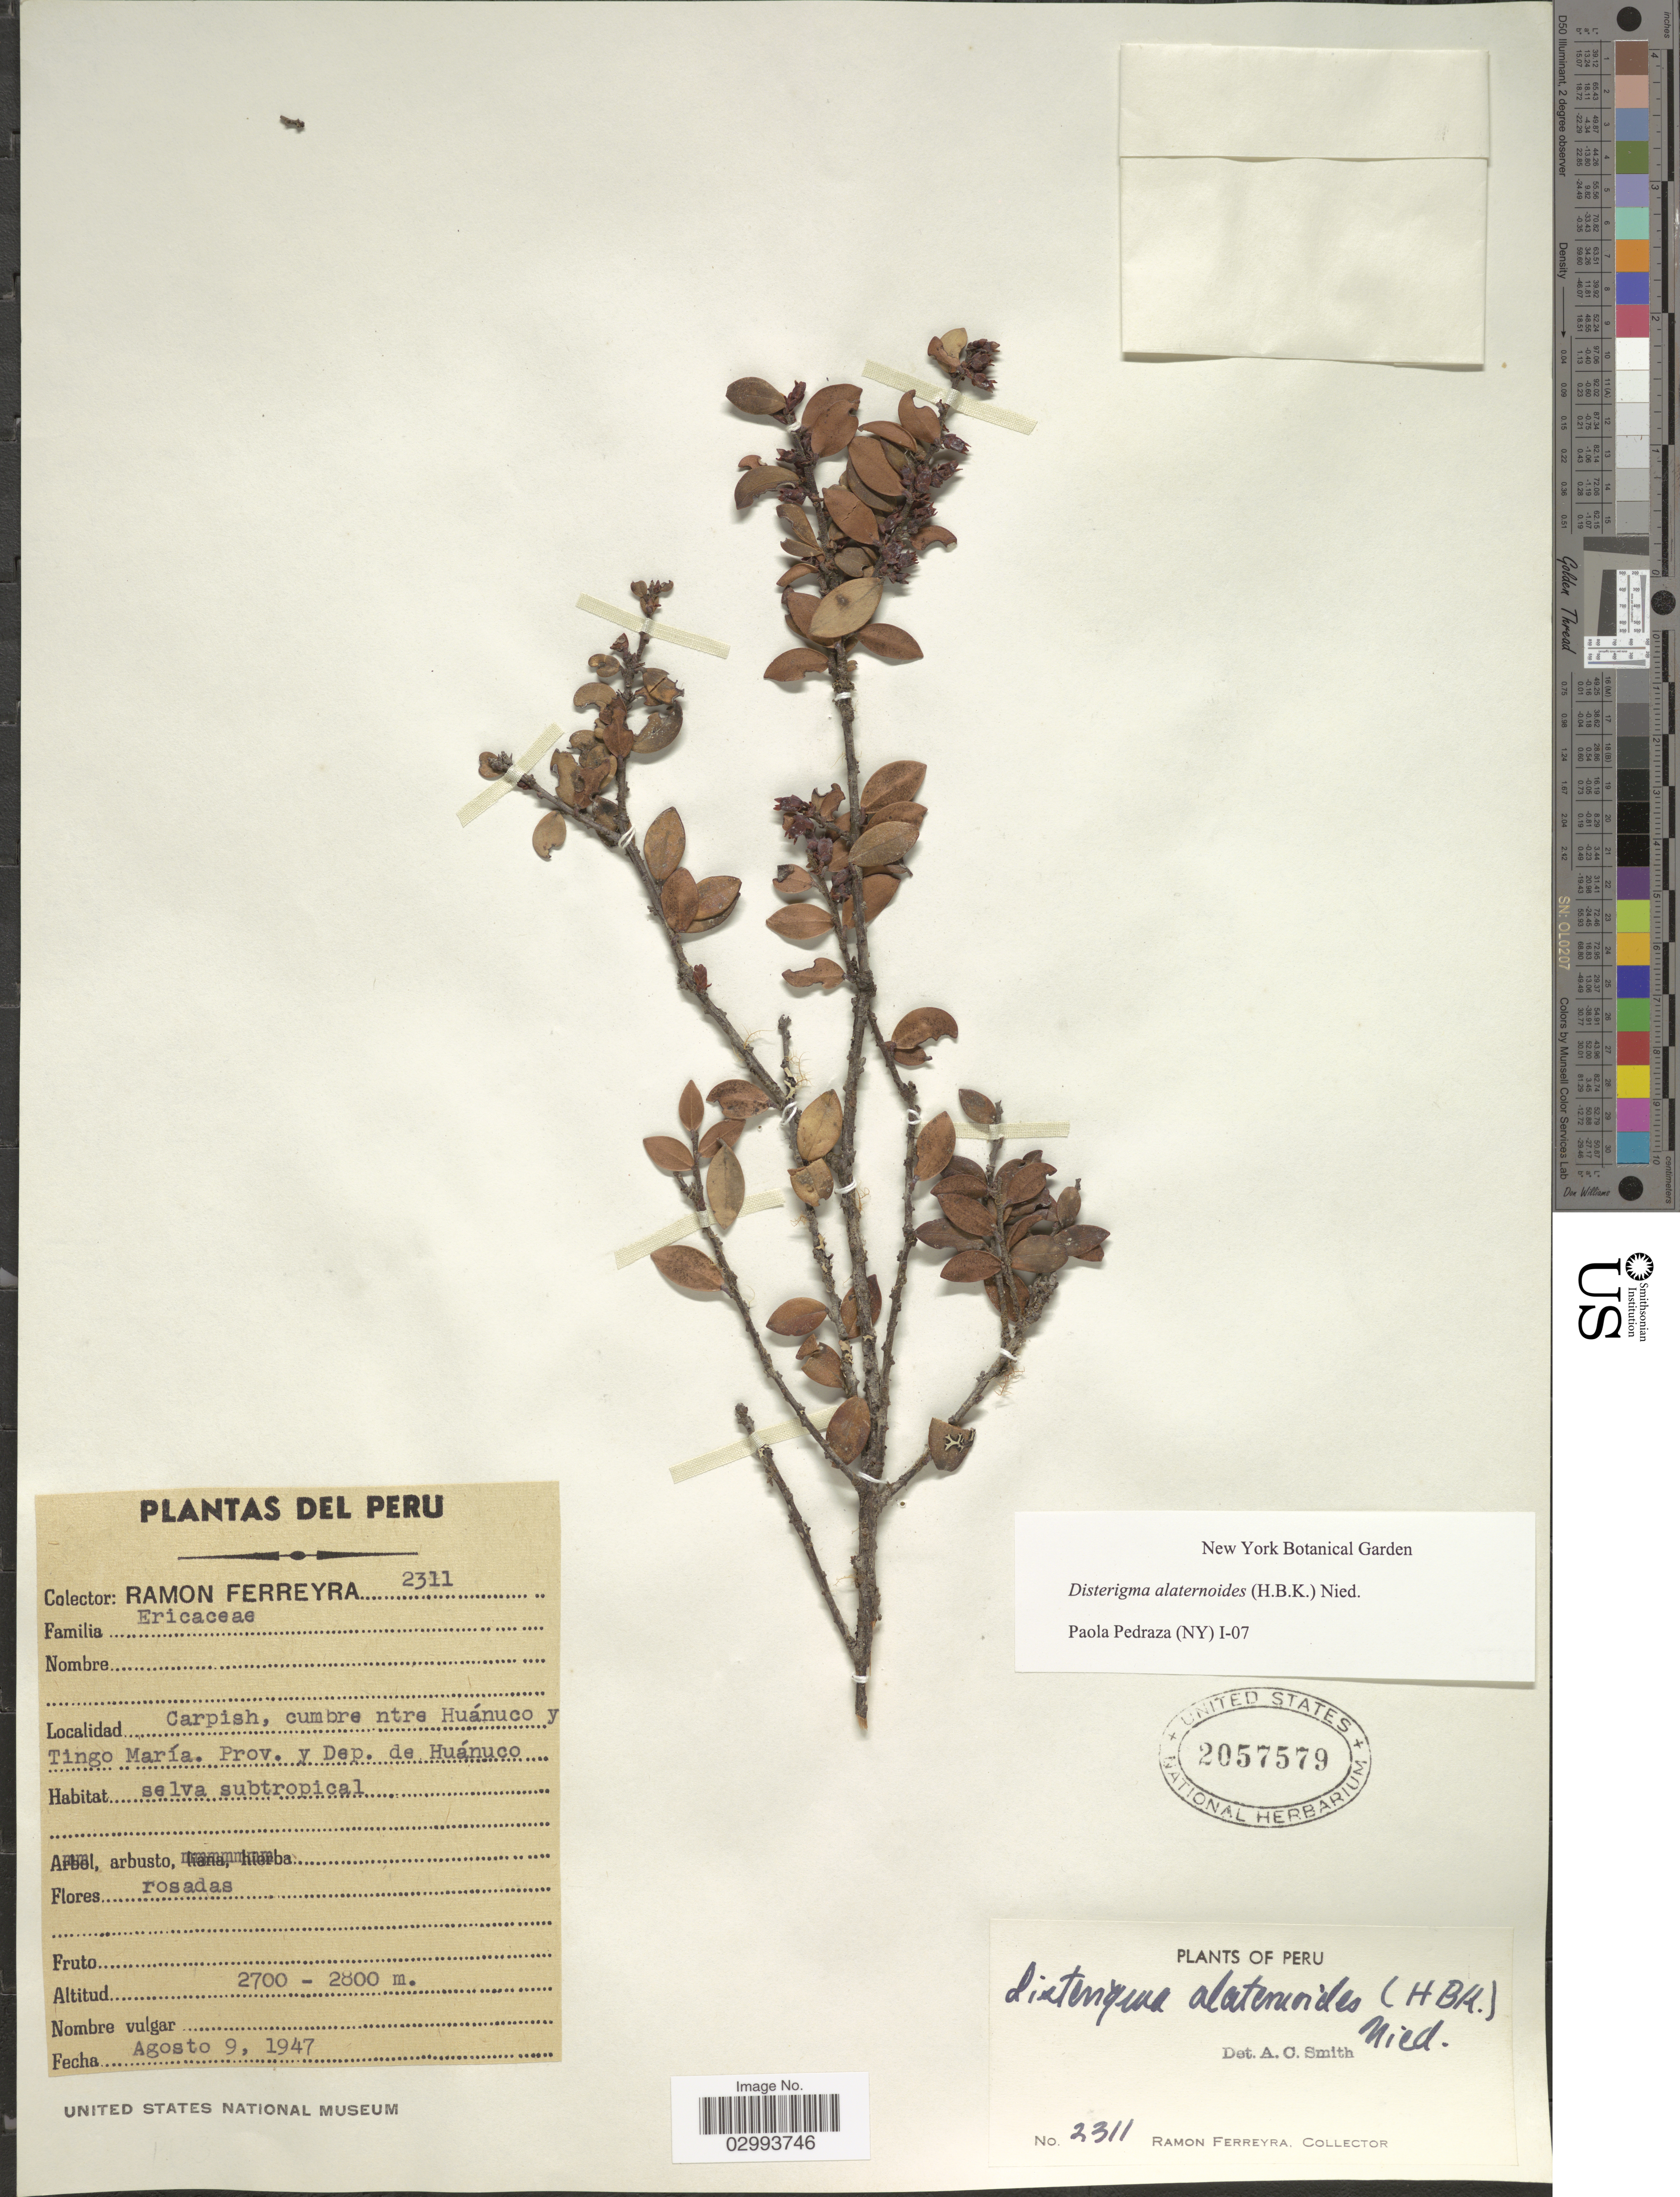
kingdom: Plantae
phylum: Tracheophyta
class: Magnoliopsida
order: Ericales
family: Ericaceae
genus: Disterigma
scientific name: Disterigma alaternoides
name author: (Kunth) Nied.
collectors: R. A. Ferreyra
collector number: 2311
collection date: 1947-08-09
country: Peru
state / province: Huánuco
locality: Carpish, cumbre entre Huánuco y Tingo María, Prov. y Dep. de Huánuco.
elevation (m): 2700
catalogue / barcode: US 2057579